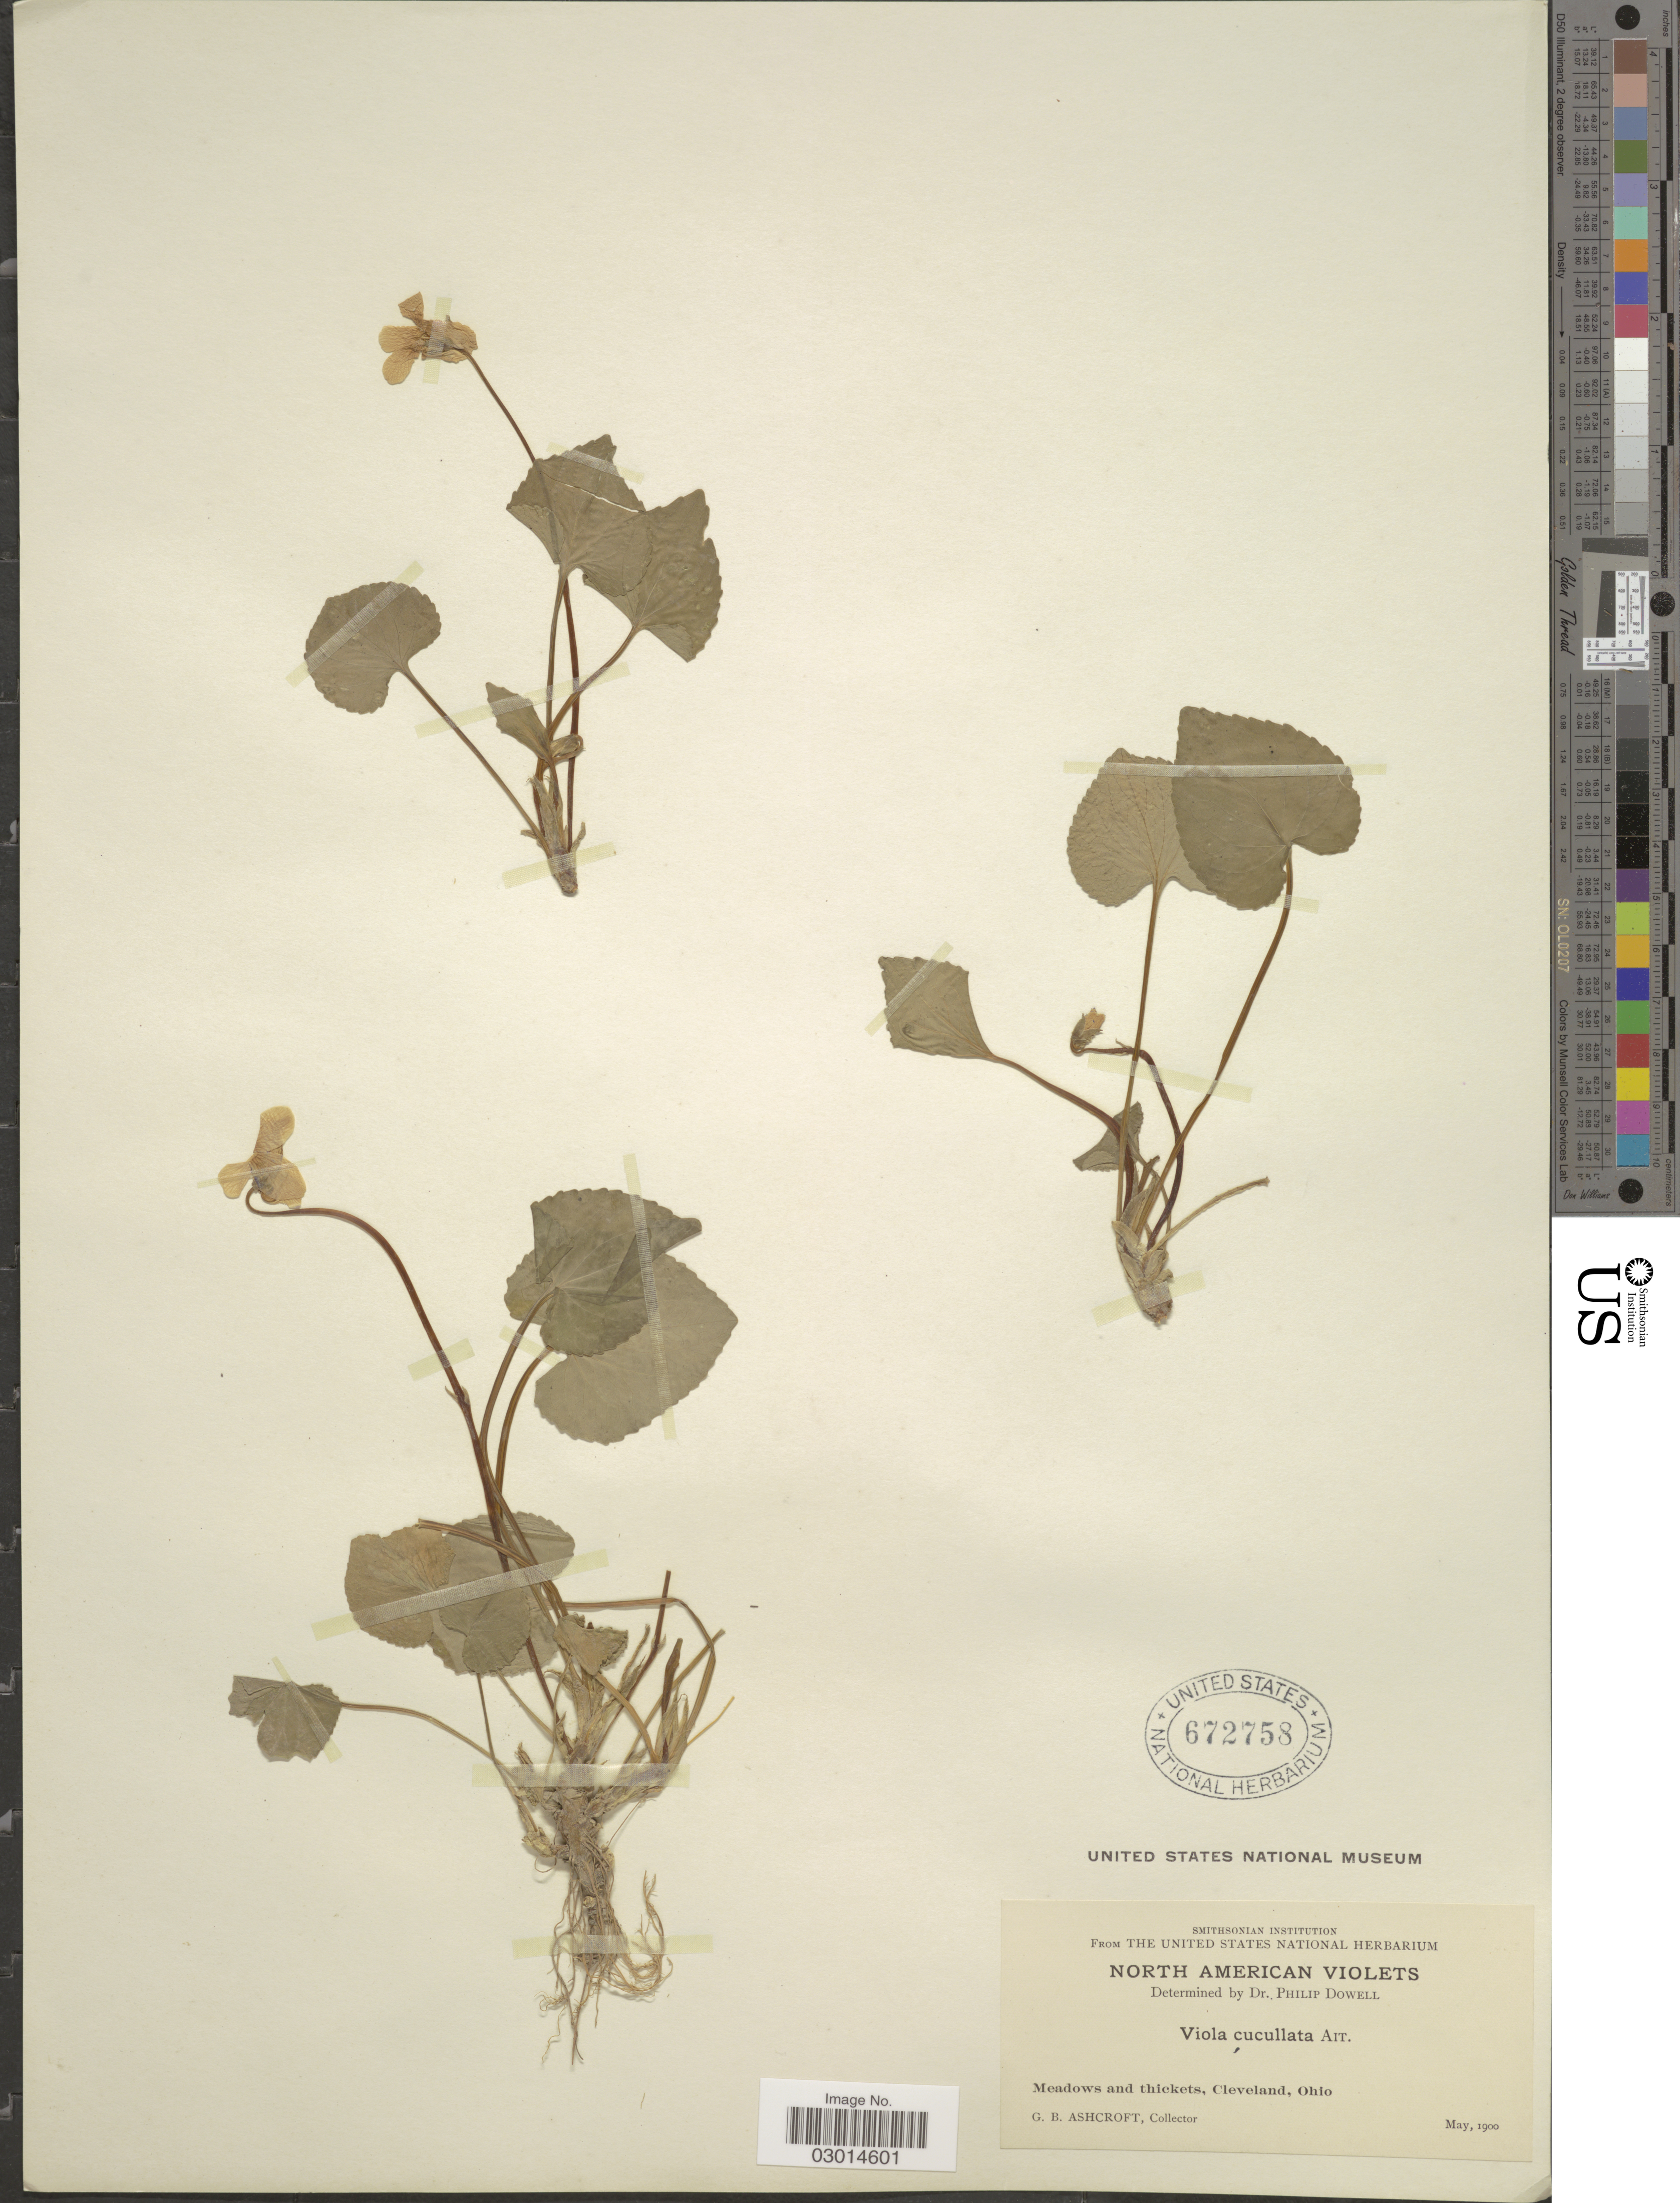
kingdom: Plantae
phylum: Tracheophyta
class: Magnoliopsida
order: Malpighiales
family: Violaceae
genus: Viola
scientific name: Viola cucullata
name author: Aiton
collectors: G. Ashcroft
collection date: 1900-05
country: United States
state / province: Ohio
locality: Cleveland.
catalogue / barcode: US 672758